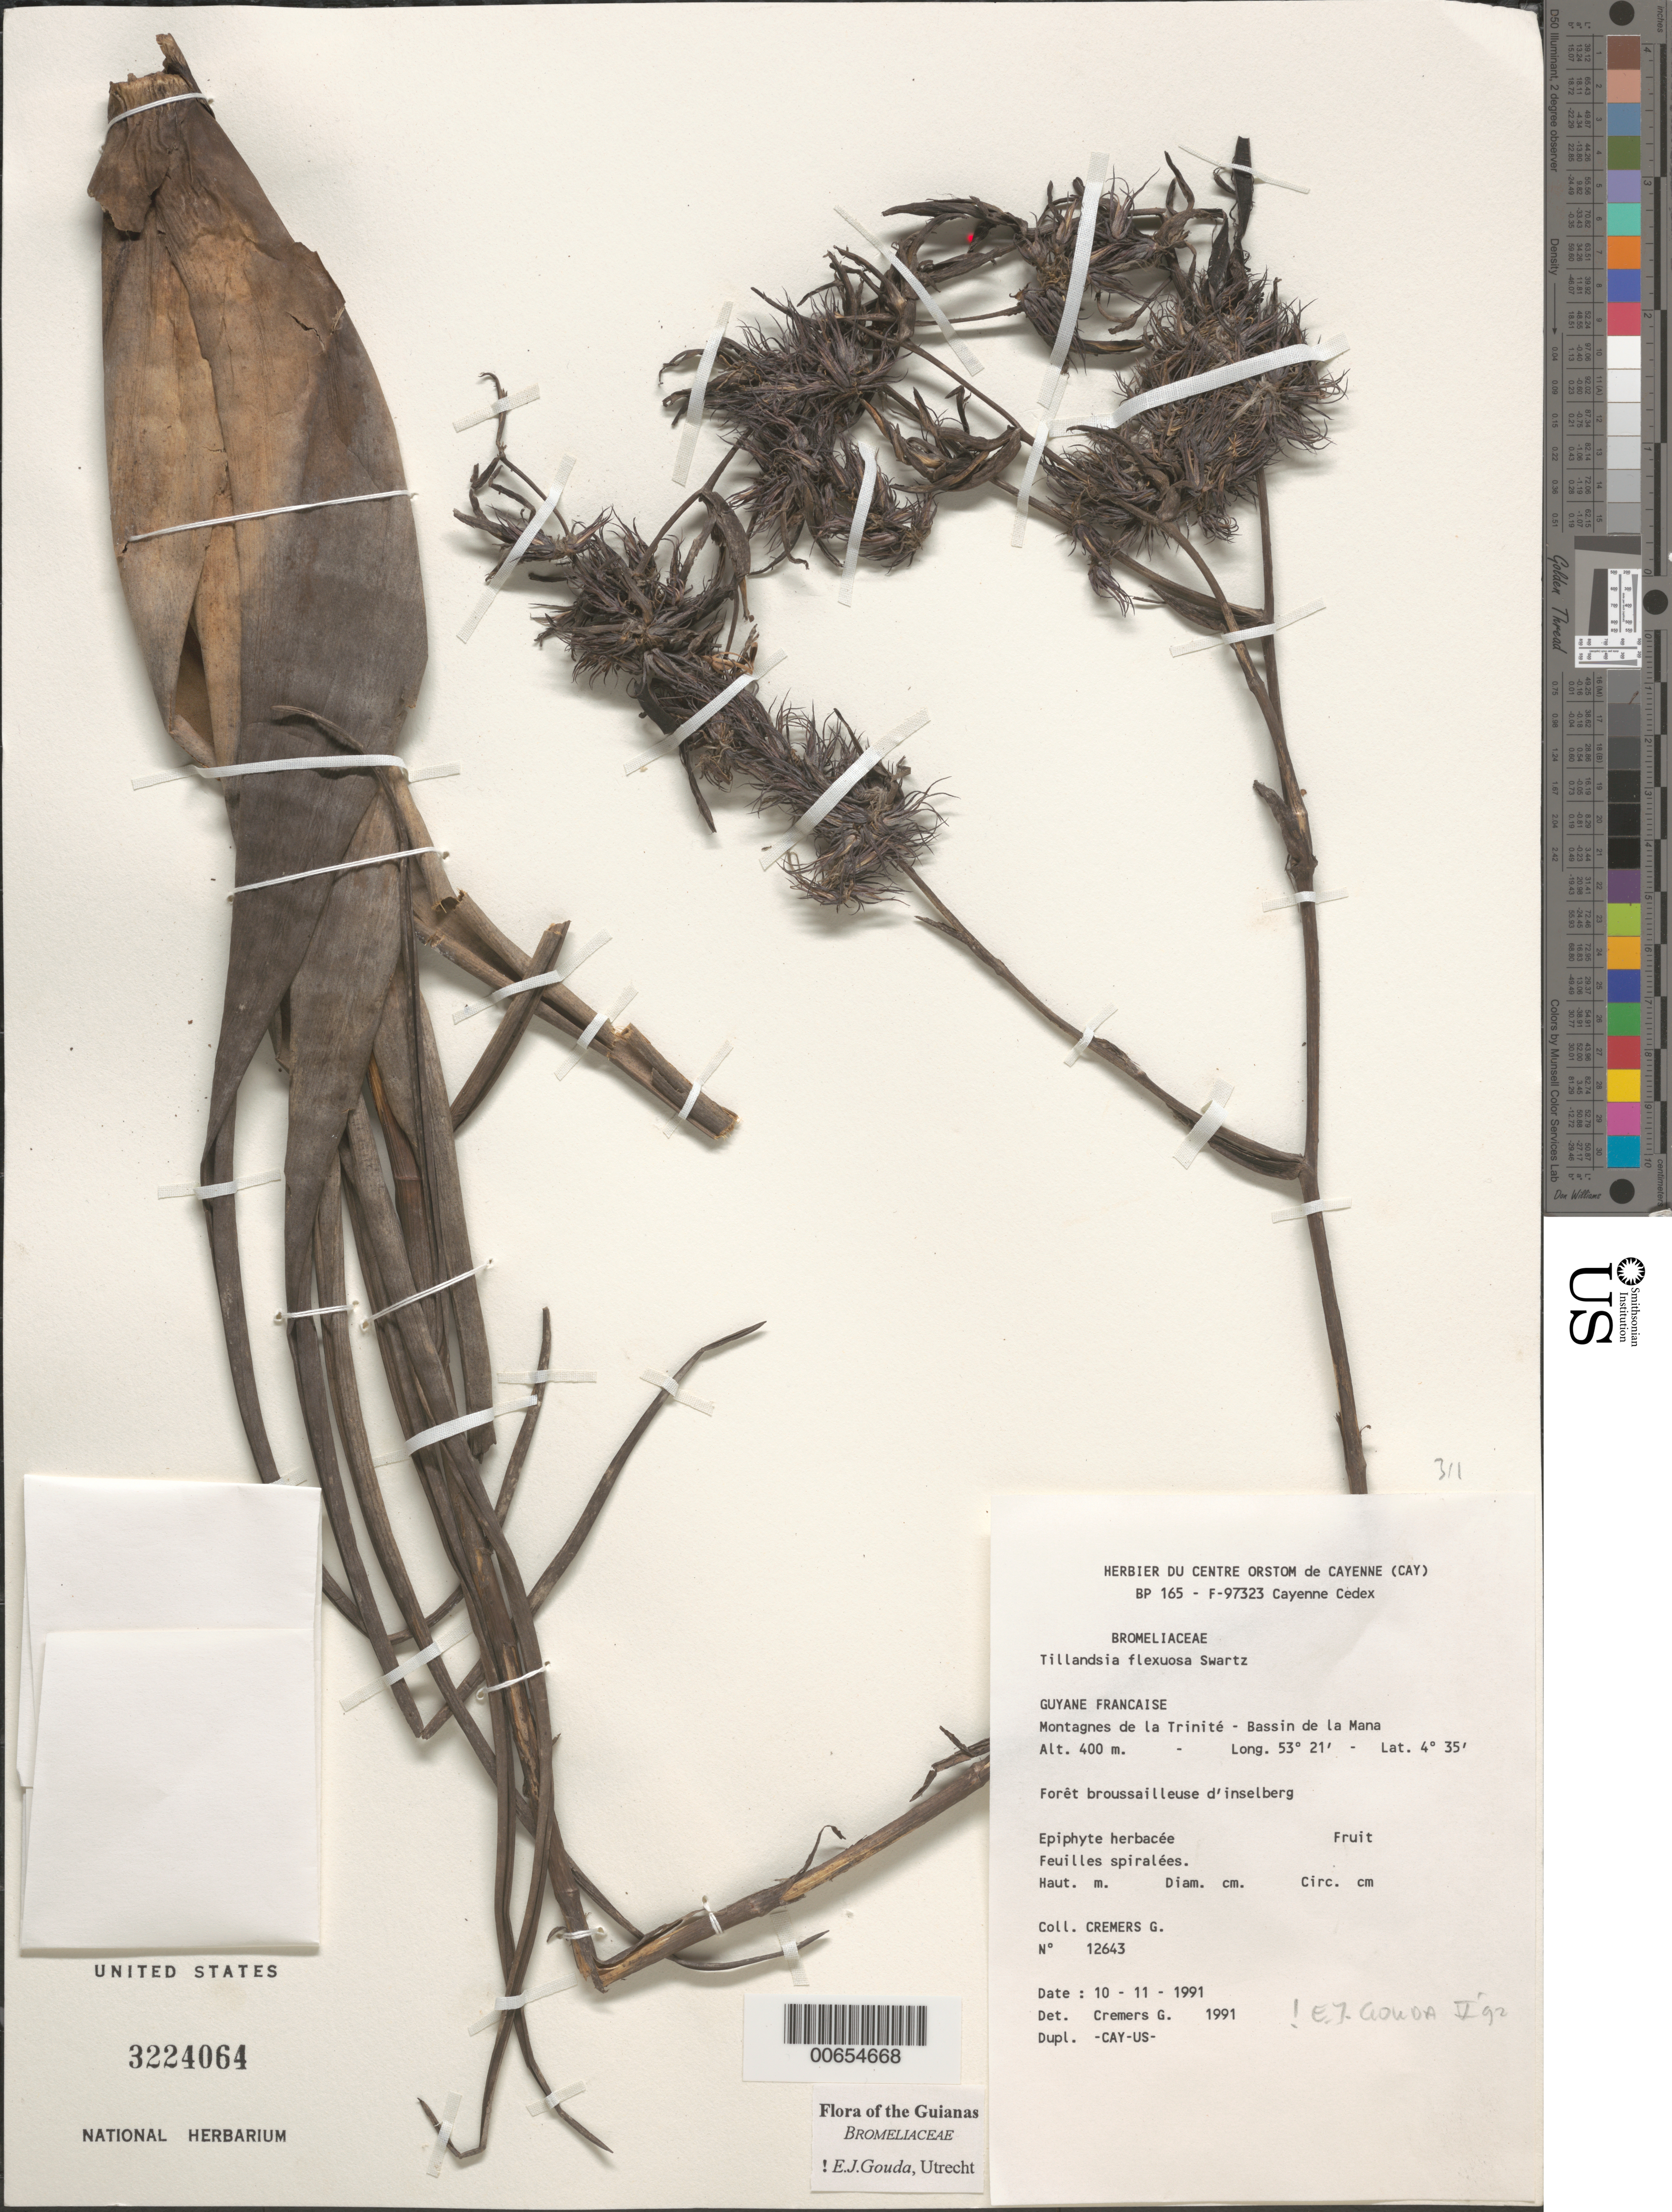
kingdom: Plantae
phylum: Tracheophyta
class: Liliopsida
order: Poales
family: Bromeliaceae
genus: Tillandsia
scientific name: Tillandsia flexuosa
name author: Sw.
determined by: Gouda, E. J.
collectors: G. Cremers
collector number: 12643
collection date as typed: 10-Nov-91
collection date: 1991-11-10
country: French Guiana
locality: Montagnes de la Trinité, Bassin de la Mana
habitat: Forêt broussailleuse d'inselberg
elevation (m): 400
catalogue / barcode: US 3224064